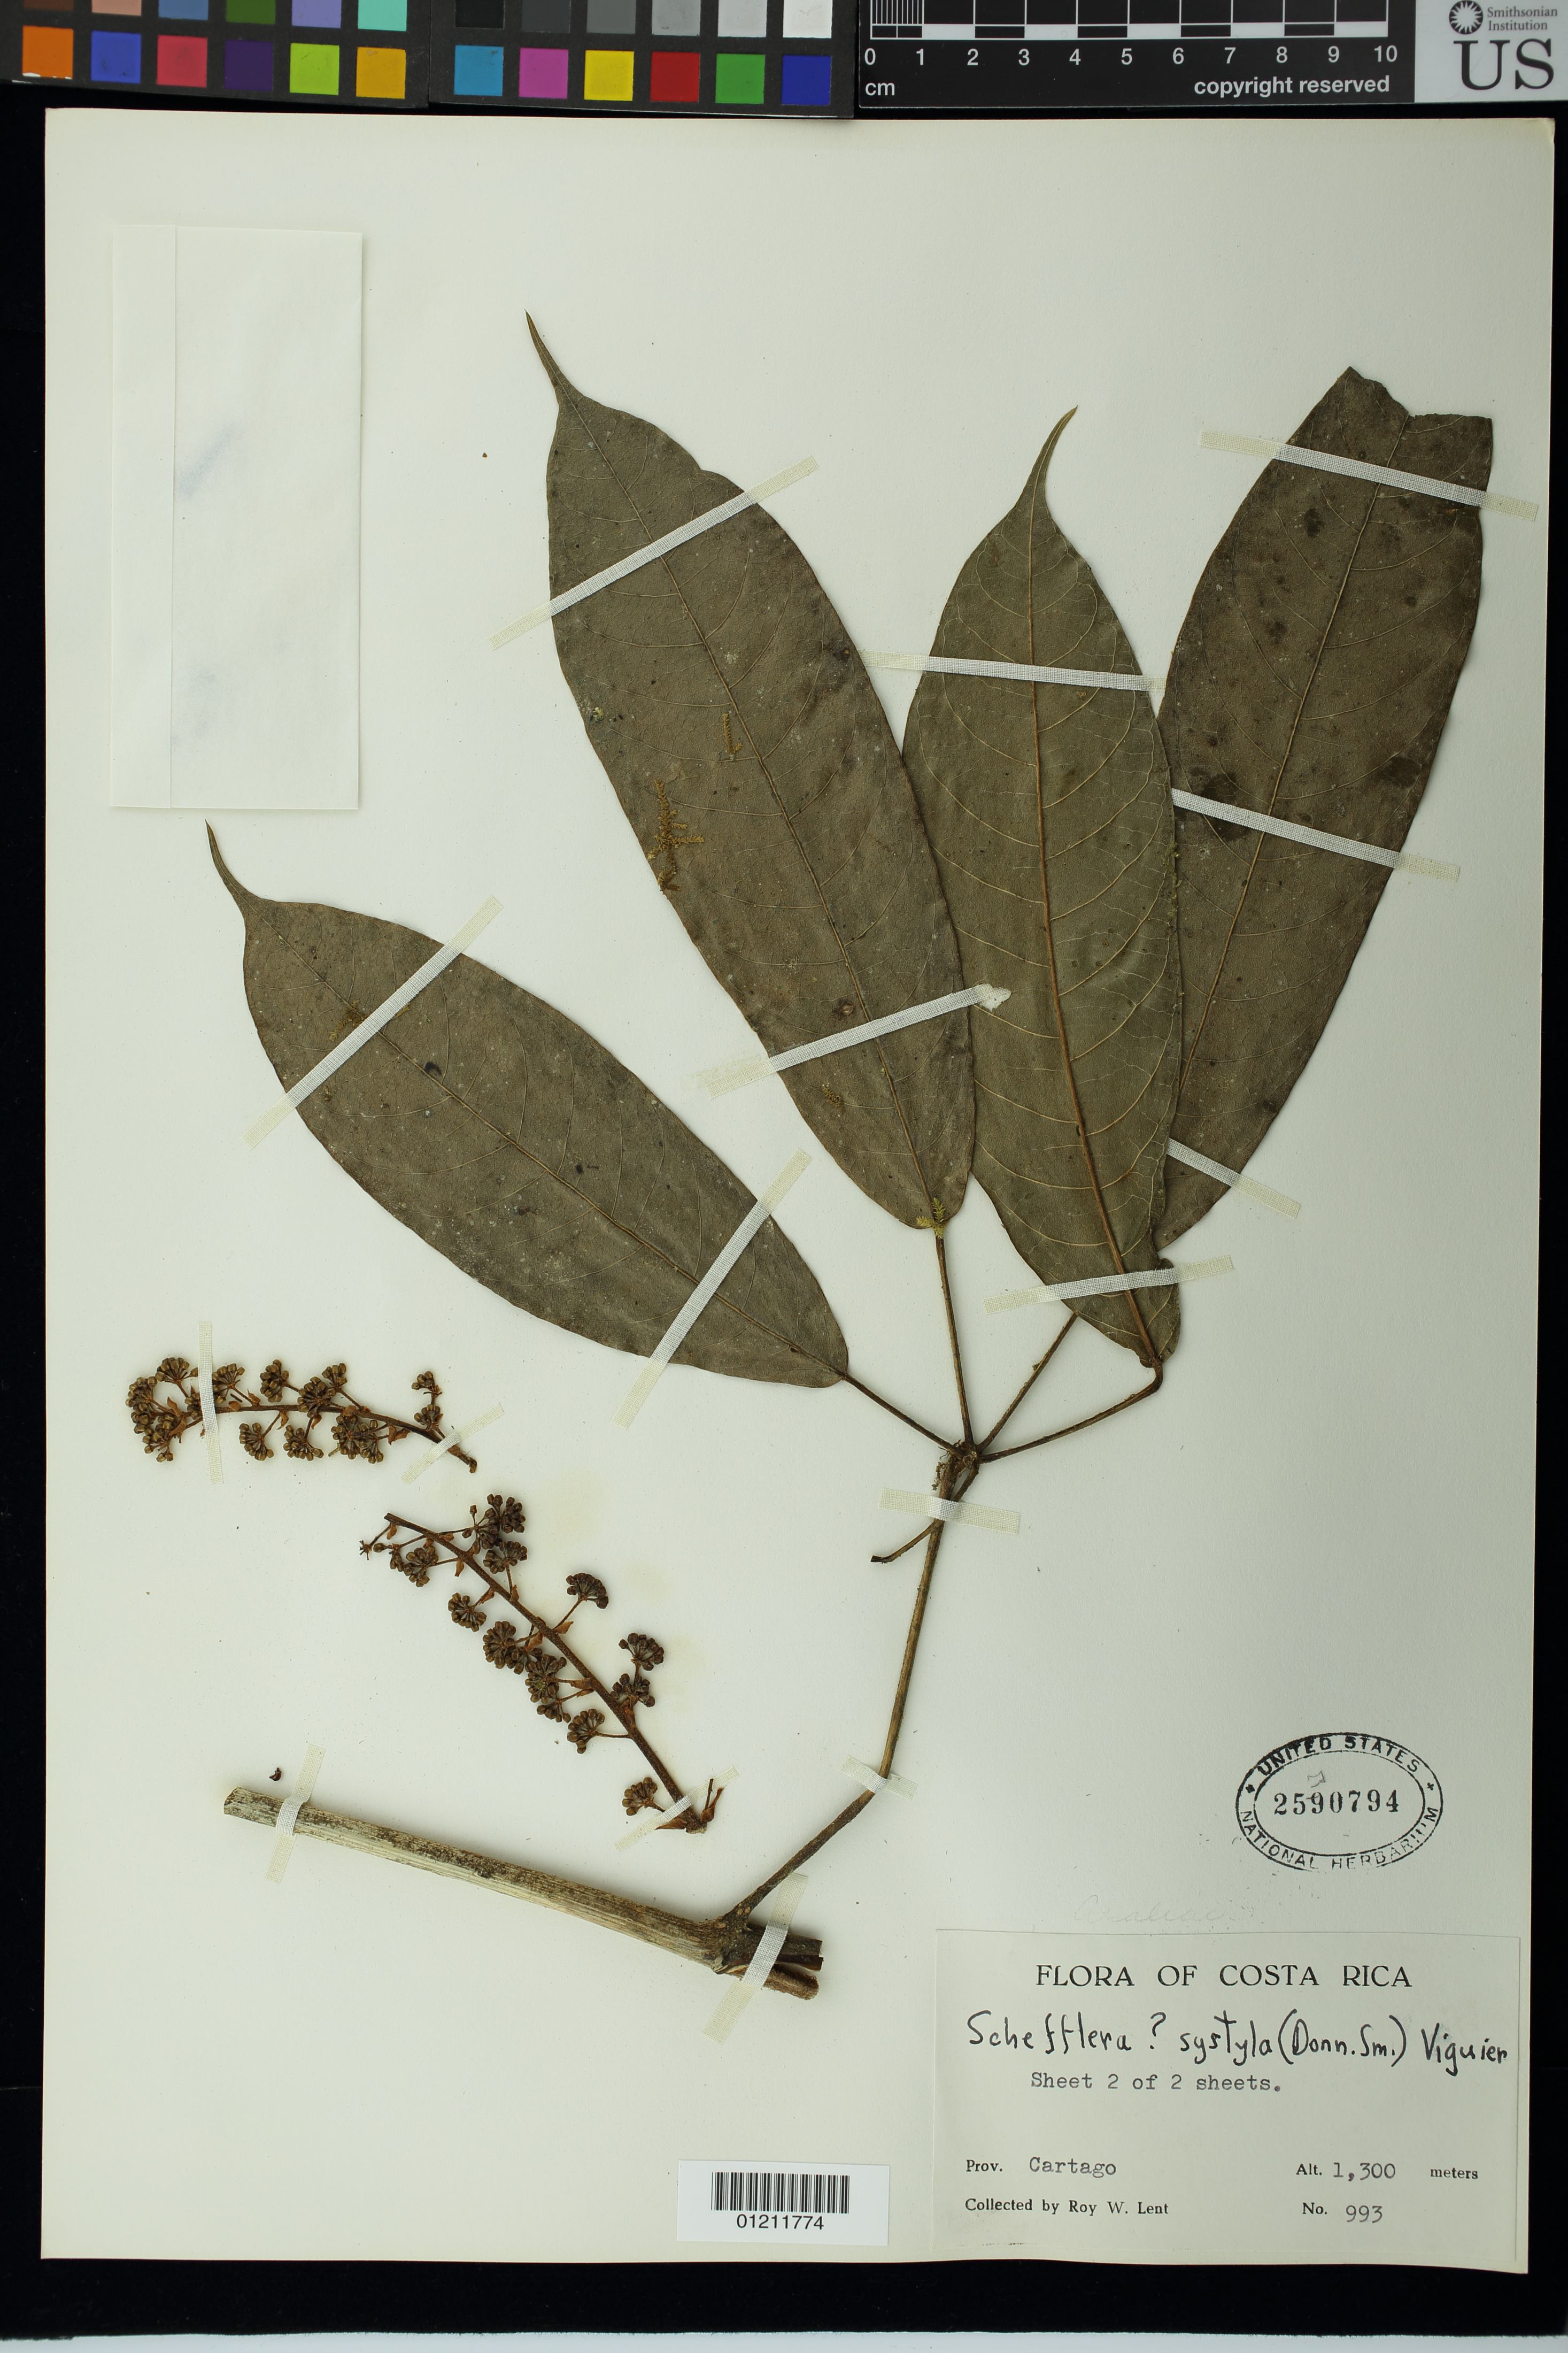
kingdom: Plantae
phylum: Tracheophyta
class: Magnoliopsida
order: Apiales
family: Araliaceae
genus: Schefflera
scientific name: Schefflera systyla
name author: (Donn. Sm.) R. Vig.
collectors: R. W. Lent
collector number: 993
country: Costa Rica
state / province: Cartago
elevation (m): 1300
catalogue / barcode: US 2590794